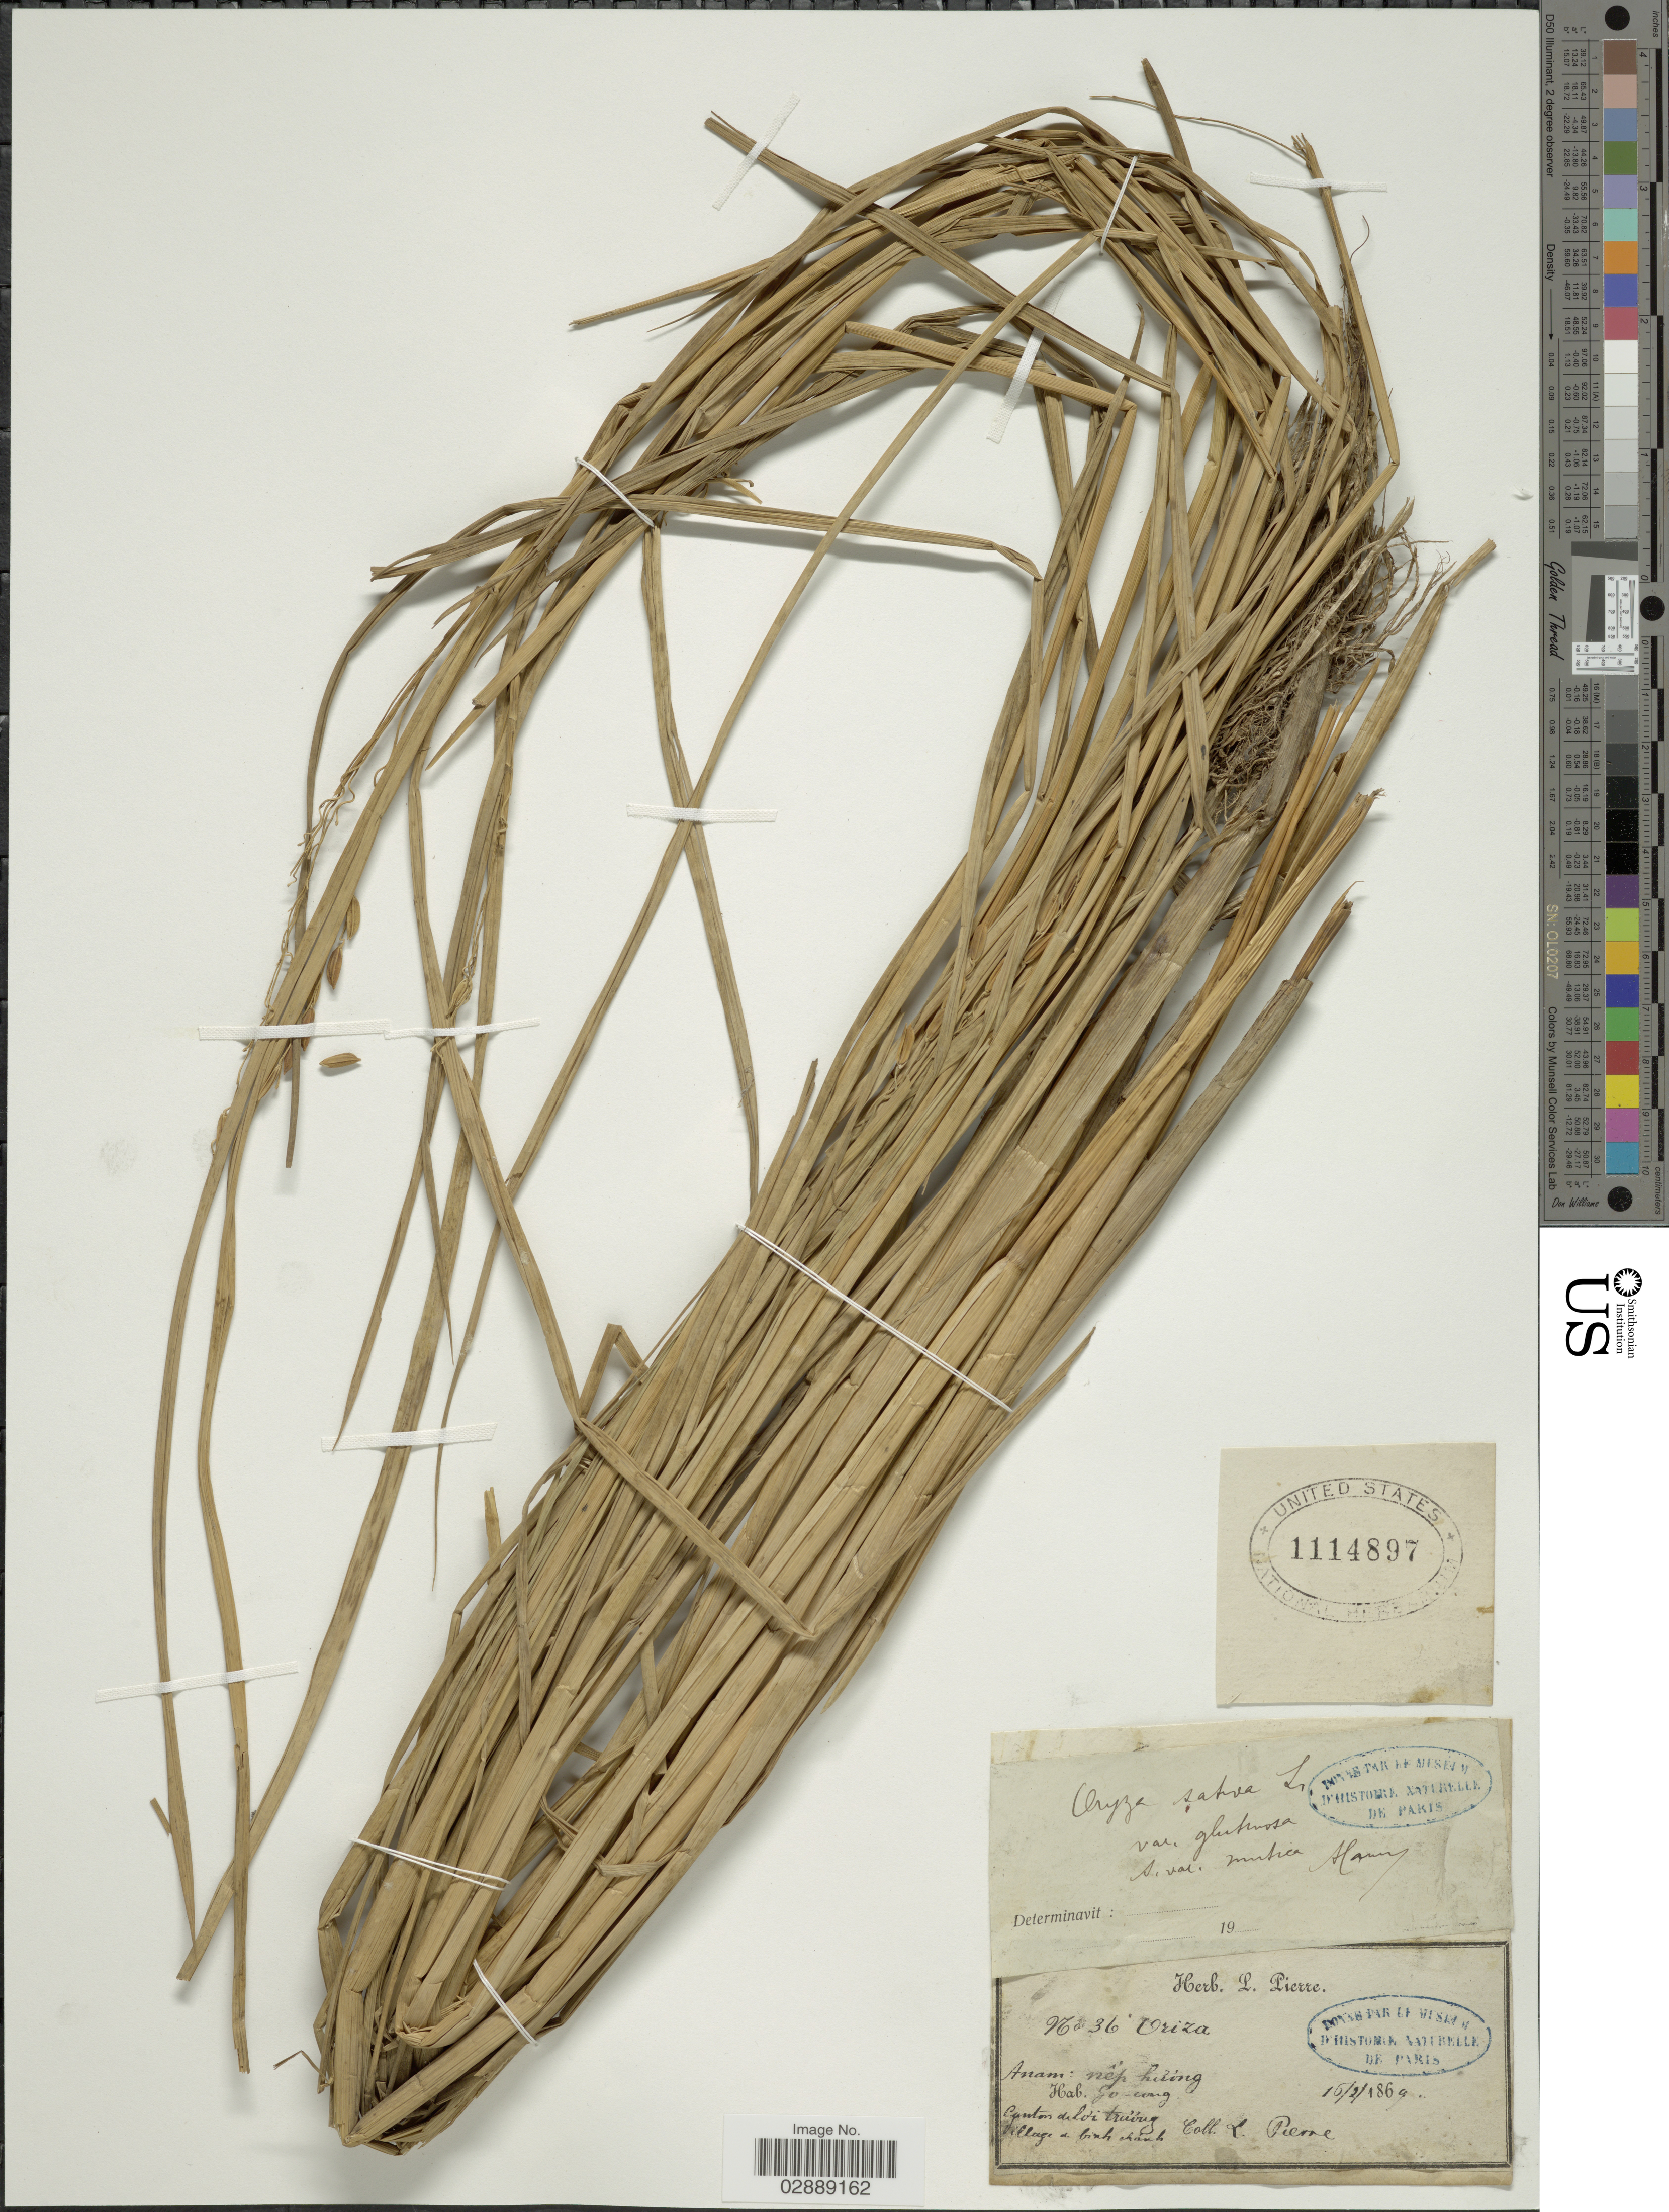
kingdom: Plantae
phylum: Tracheophyta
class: Liliopsida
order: Poales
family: Poaceae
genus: Oryza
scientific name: Oryza sativa var. glutinosa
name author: Blanco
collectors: L. Pierre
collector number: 36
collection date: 1869-02-16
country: Vietnam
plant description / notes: Locality details in Vietmanese on the specimen sheet: "canton deloi truung. Village a binh hauh." Some of the writing is difficult to read.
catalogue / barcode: US 1114897